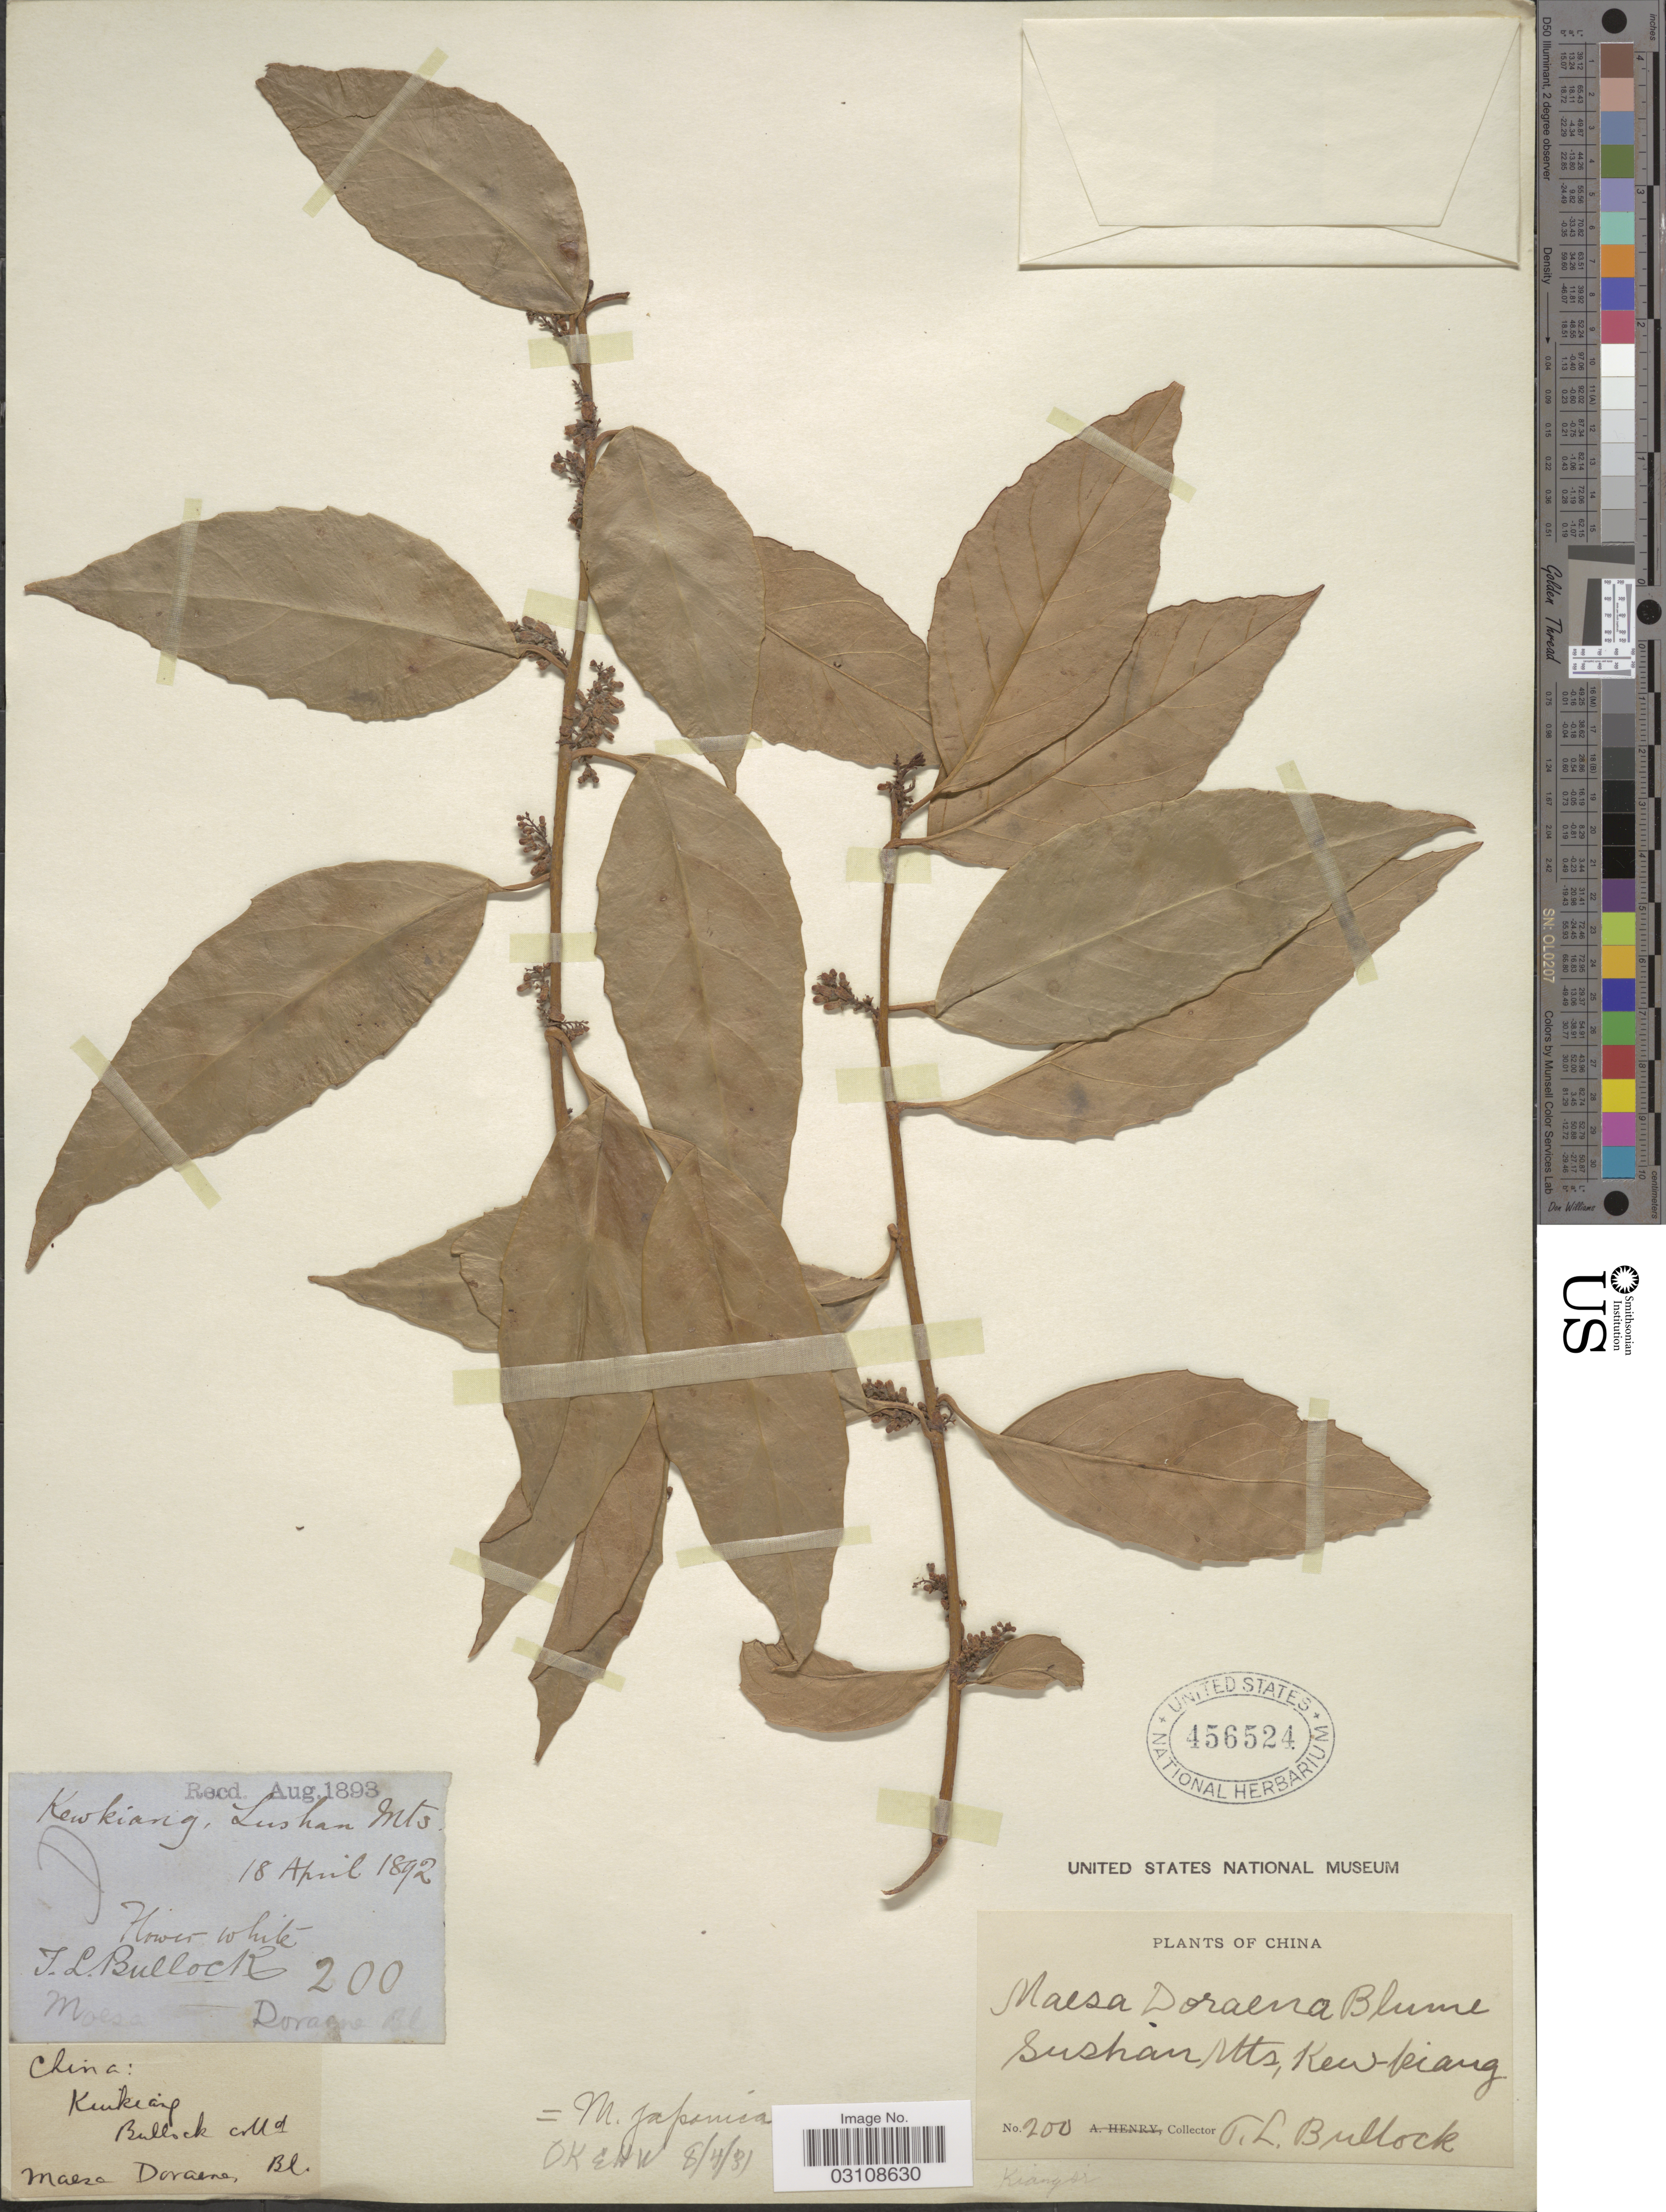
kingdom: Plantae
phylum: Tracheophyta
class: Magnoliopsida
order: Ericales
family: Primulaceae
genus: Maesa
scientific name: Maesa japonica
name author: Merr.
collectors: T. L. Bullock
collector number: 200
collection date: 1892-04-18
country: China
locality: Kewkiang, Lushan Mts.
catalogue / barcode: US 456524